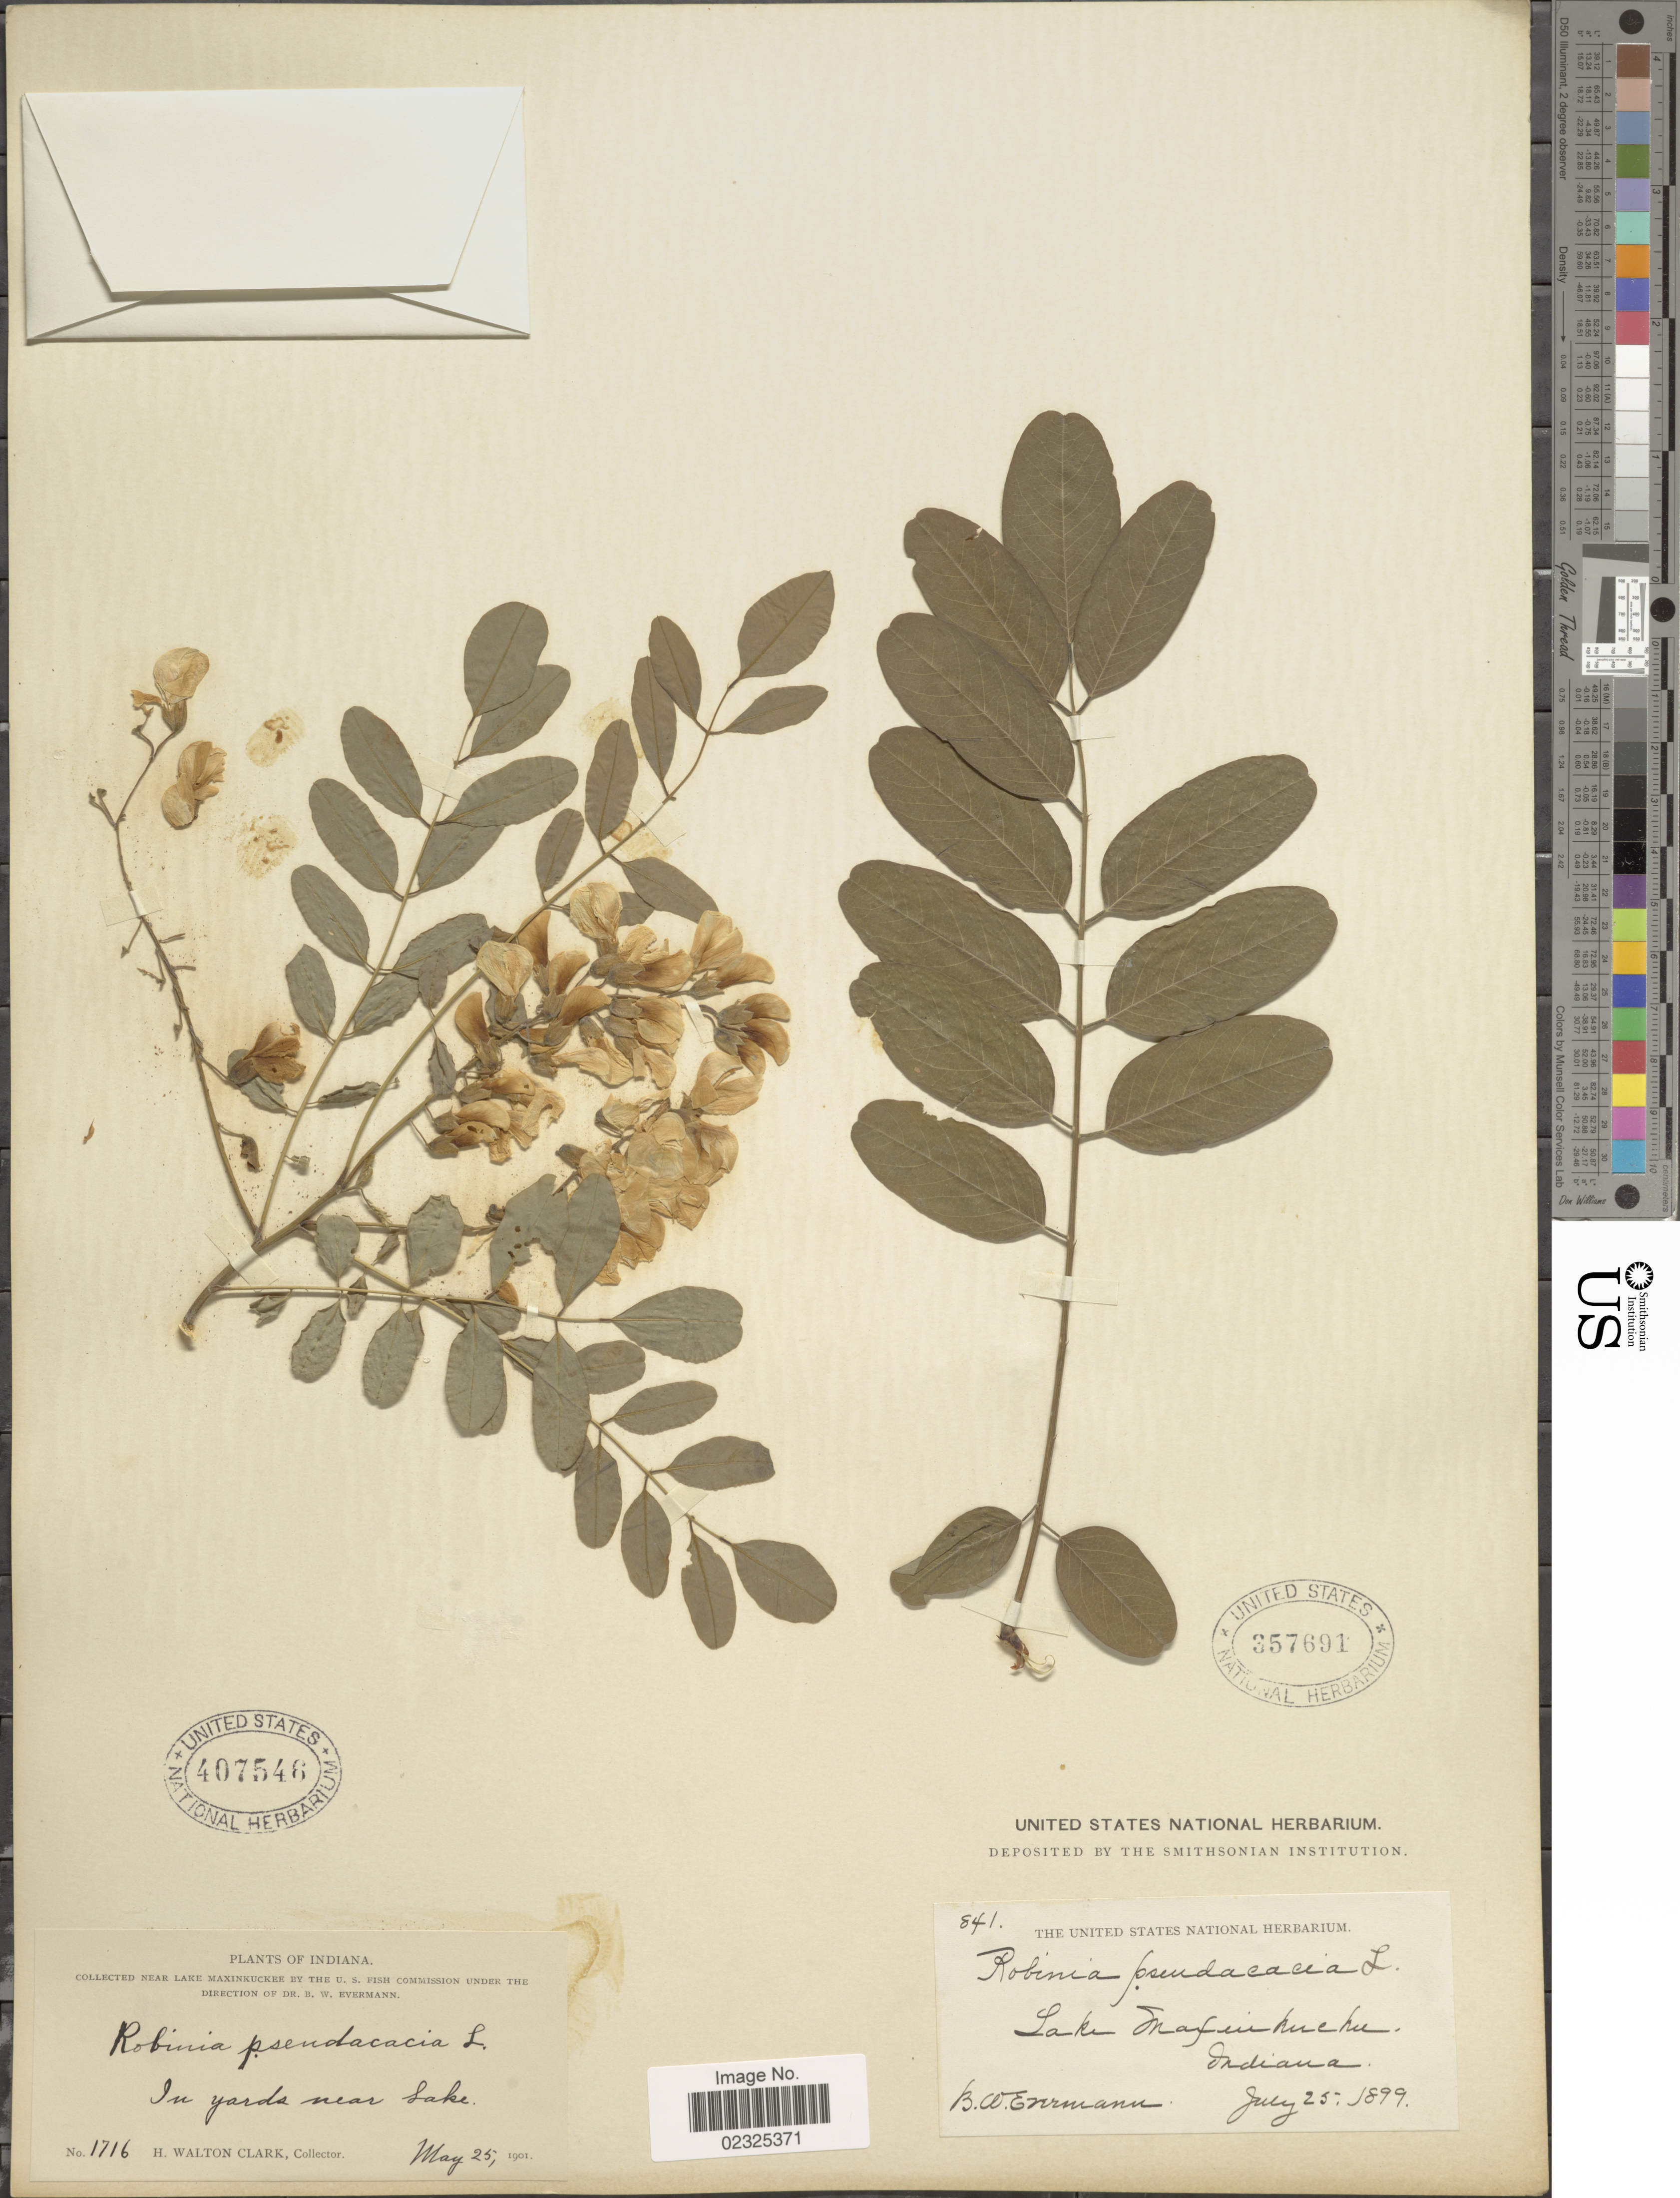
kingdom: Plantae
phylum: Tracheophyta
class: Magnoliopsida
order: Fabales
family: Fabaceae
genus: Robinia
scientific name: Robinia pseudoacacia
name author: L.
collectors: H. W. Clark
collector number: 1716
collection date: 1901-05-25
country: United States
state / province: Indiana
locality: Near Lake Maxinkuchee by the U.S. Fish Commission, in yards near lake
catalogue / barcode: US 407546-2